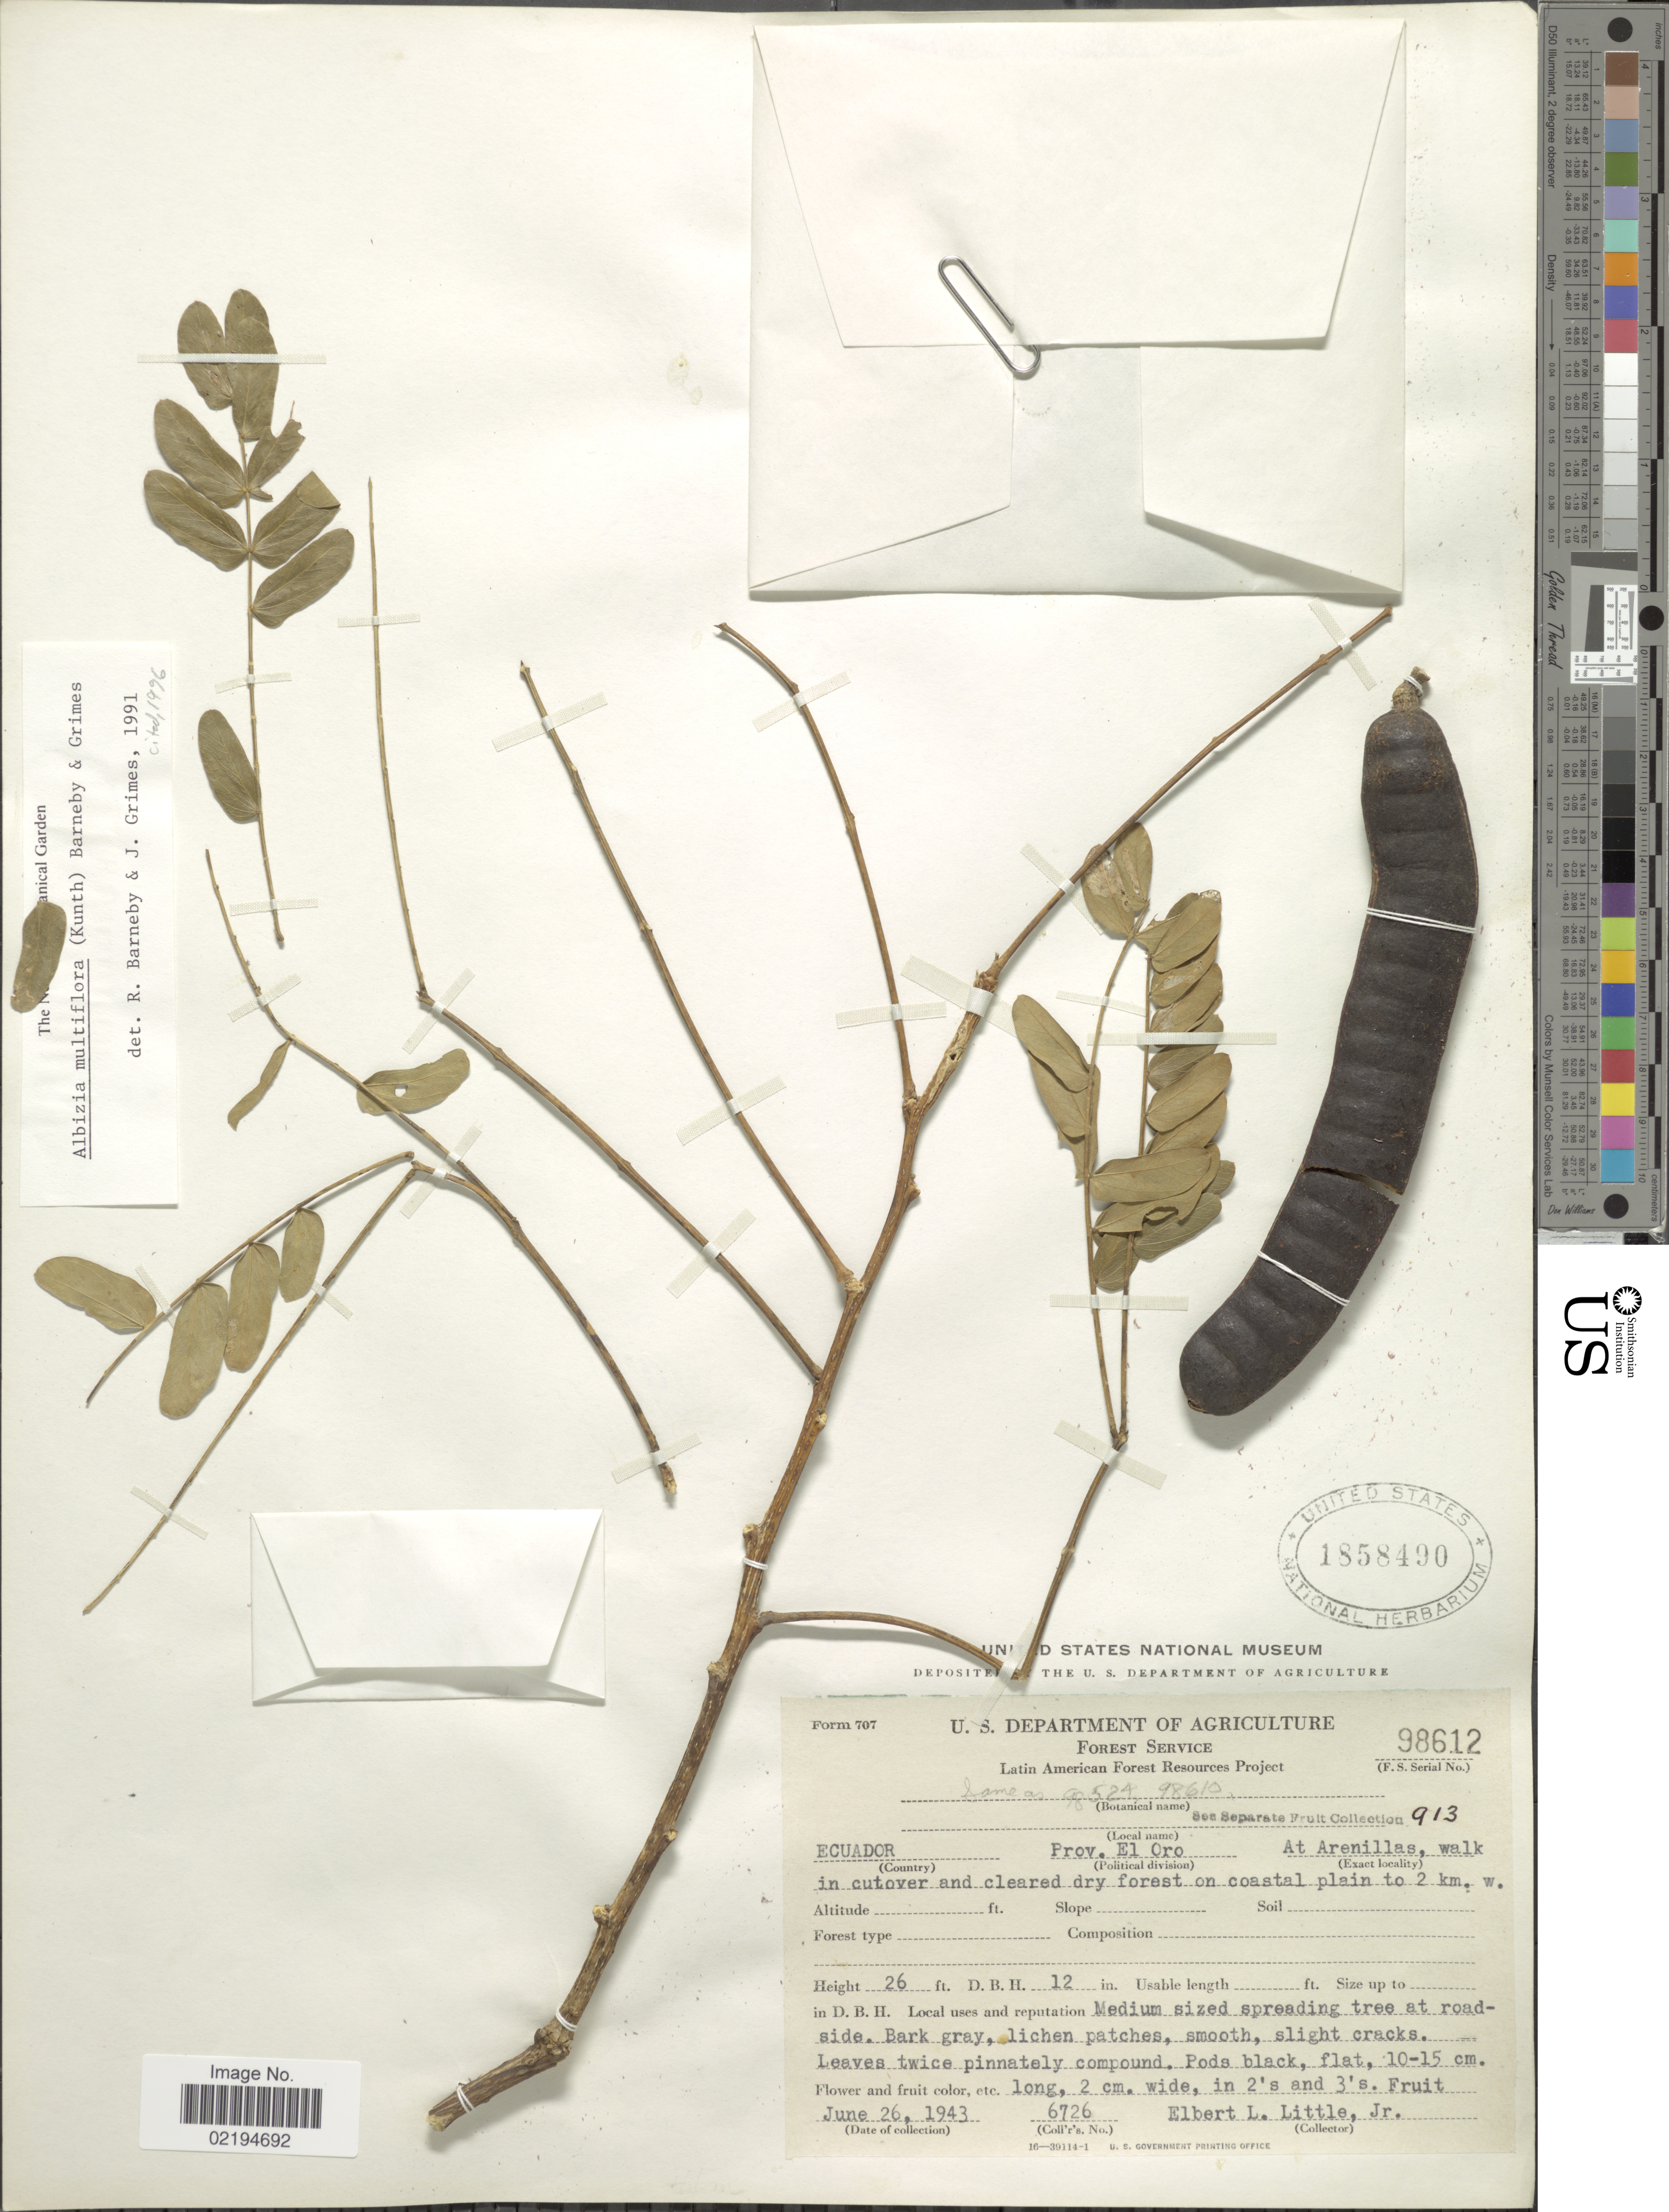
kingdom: Plantae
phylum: Tracheophyta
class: Magnoliopsida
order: Fabales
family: Fabaceae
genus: Pseudalbizzia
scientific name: Pseudalbizzia multiflora var. multiflora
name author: (Kunth) Koenen & Duno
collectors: E. L. Little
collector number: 6726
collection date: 1943-06-26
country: Ecuador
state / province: El Oro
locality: At Arenillas, walk in cutover and cleared dry forest on coastal plain to 2 km. w.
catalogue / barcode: US 1858490